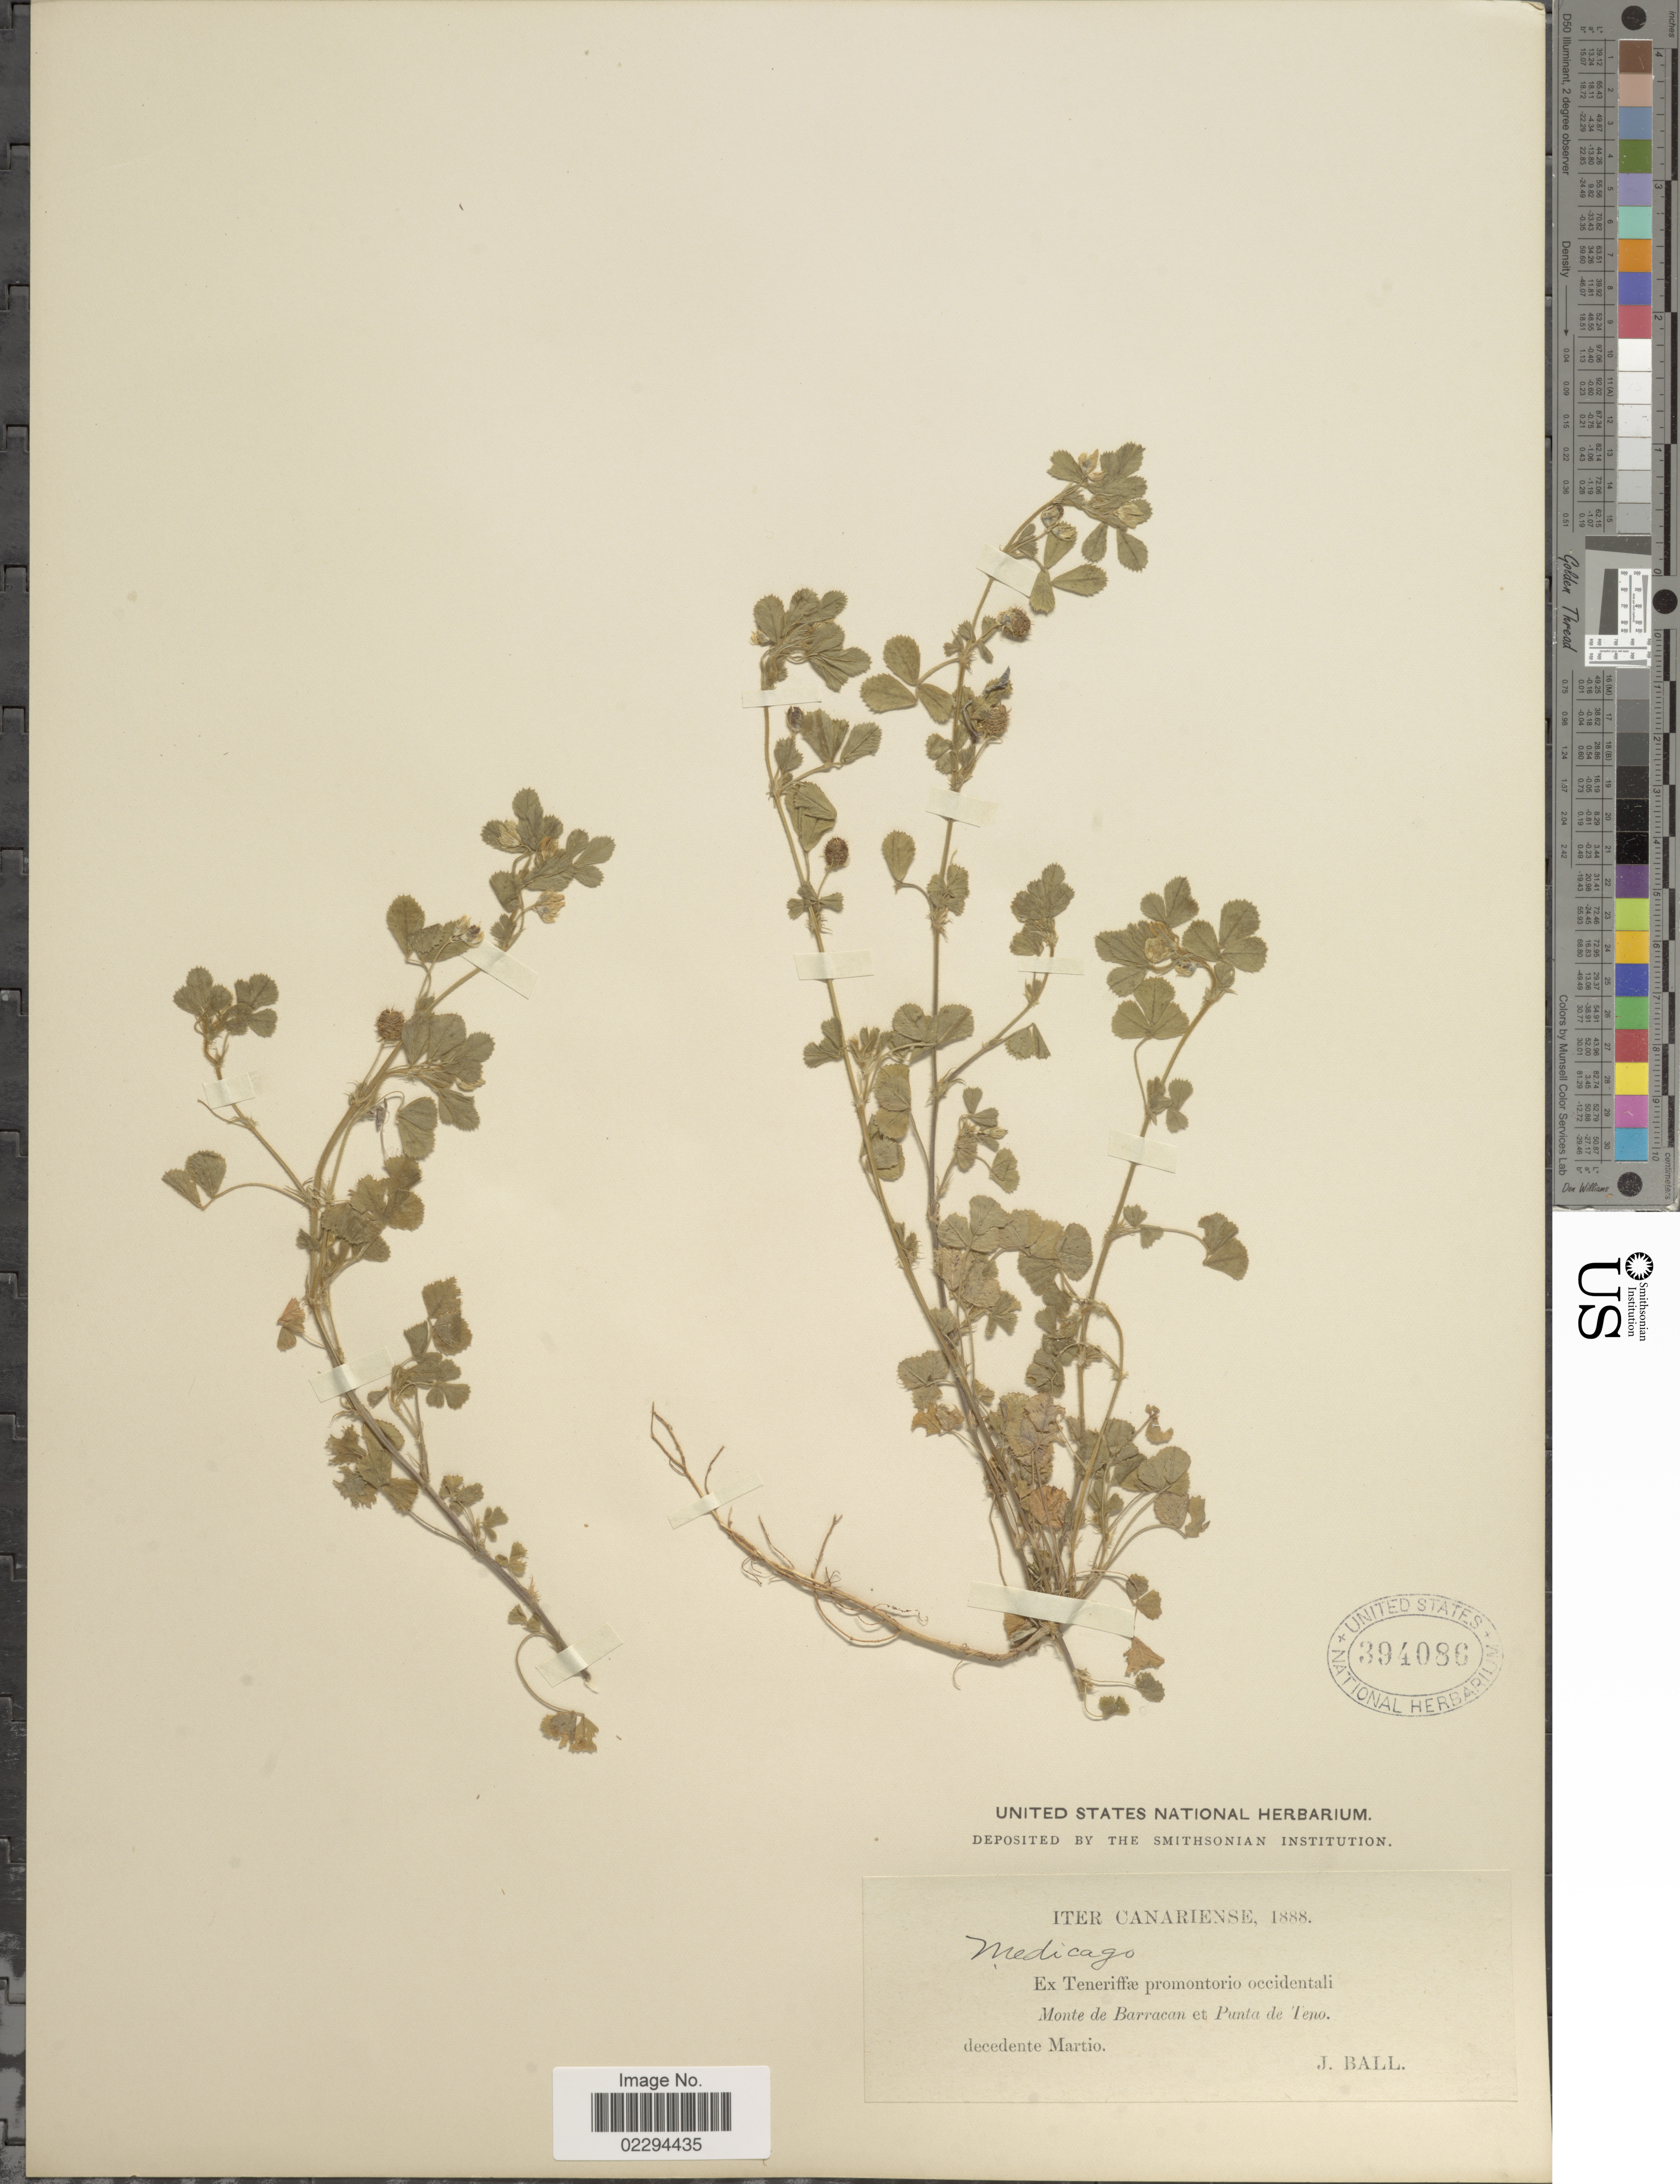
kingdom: Plantae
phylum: Tracheophyta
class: Magnoliopsida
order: Fabales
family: Fabaceae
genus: Medicago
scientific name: Medicago hispida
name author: Gaertn.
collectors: J. Ball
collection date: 1888-03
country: Spain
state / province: Canarias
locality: Ex Teneriffae promontorio occidentali Monte de Barracan et Punta de Teno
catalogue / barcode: US 394086